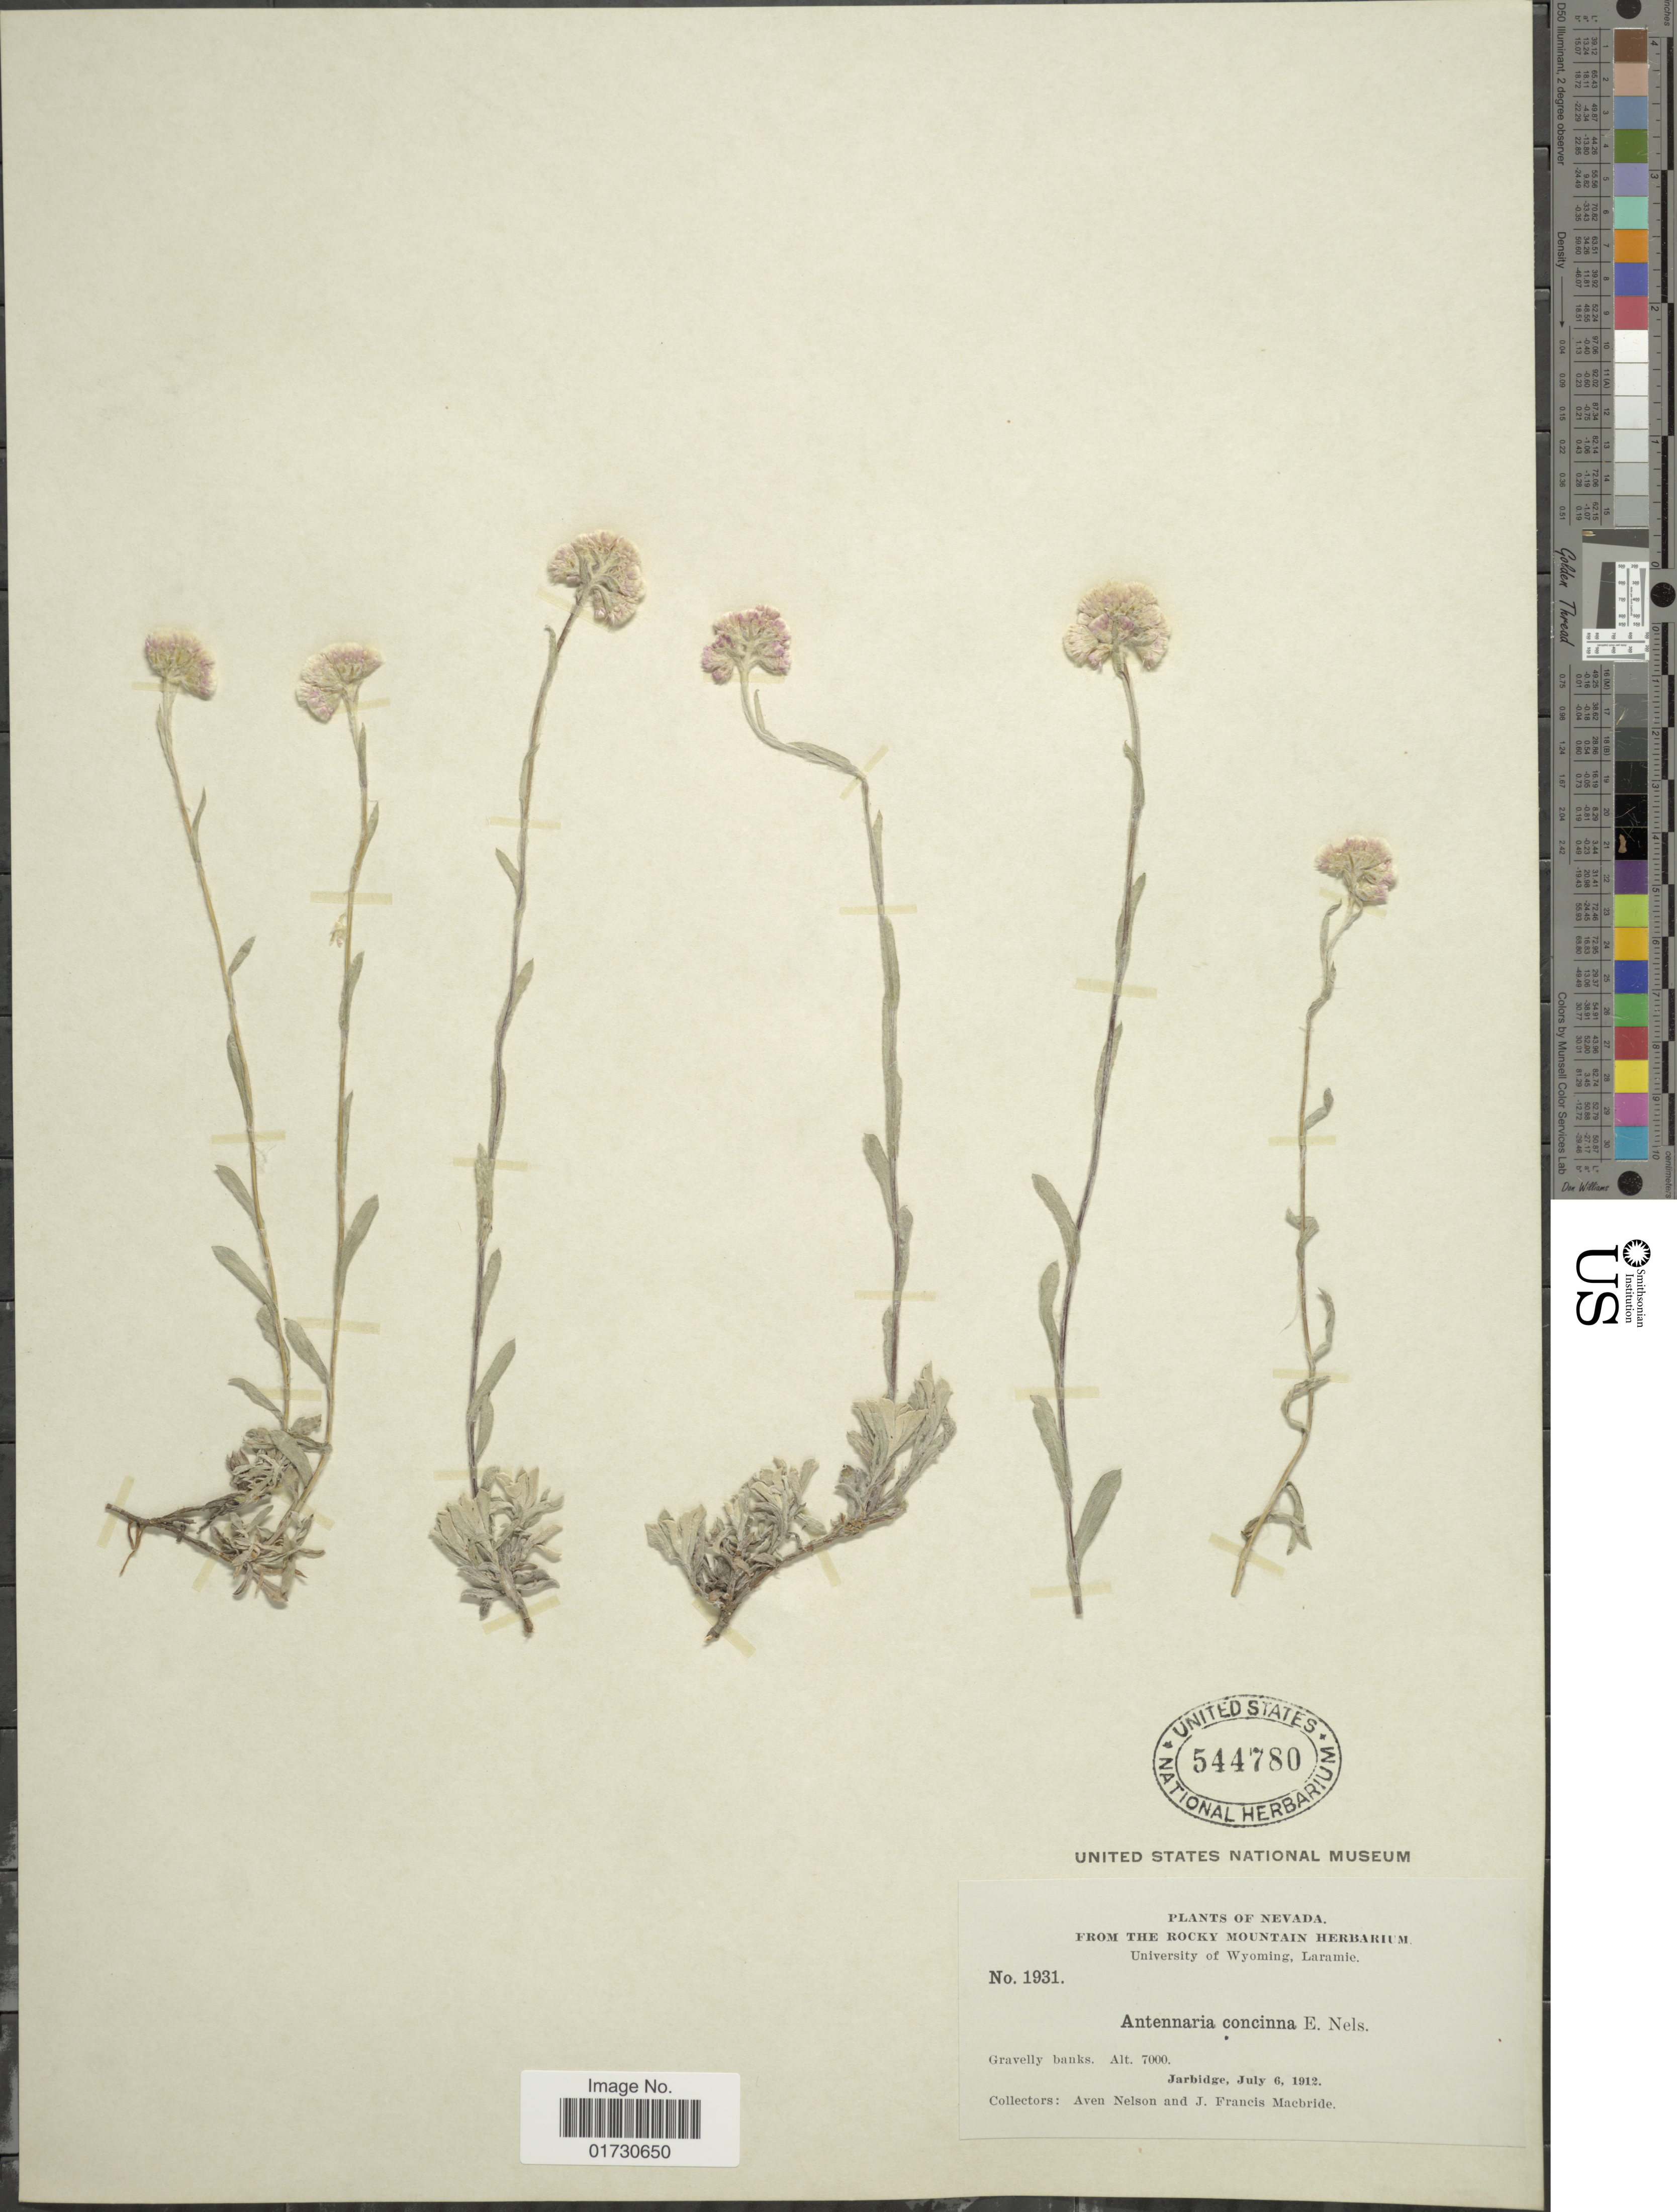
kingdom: Plantae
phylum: Tracheophyta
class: Magnoliopsida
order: Asterales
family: Asteraceae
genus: Antennaria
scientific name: Antennaria concinna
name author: E.E. Nelson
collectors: A. Nelson & J. F. Macbride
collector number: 1931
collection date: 1912-07-06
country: United States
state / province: Nevada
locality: Jarbridge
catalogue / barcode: US 544780